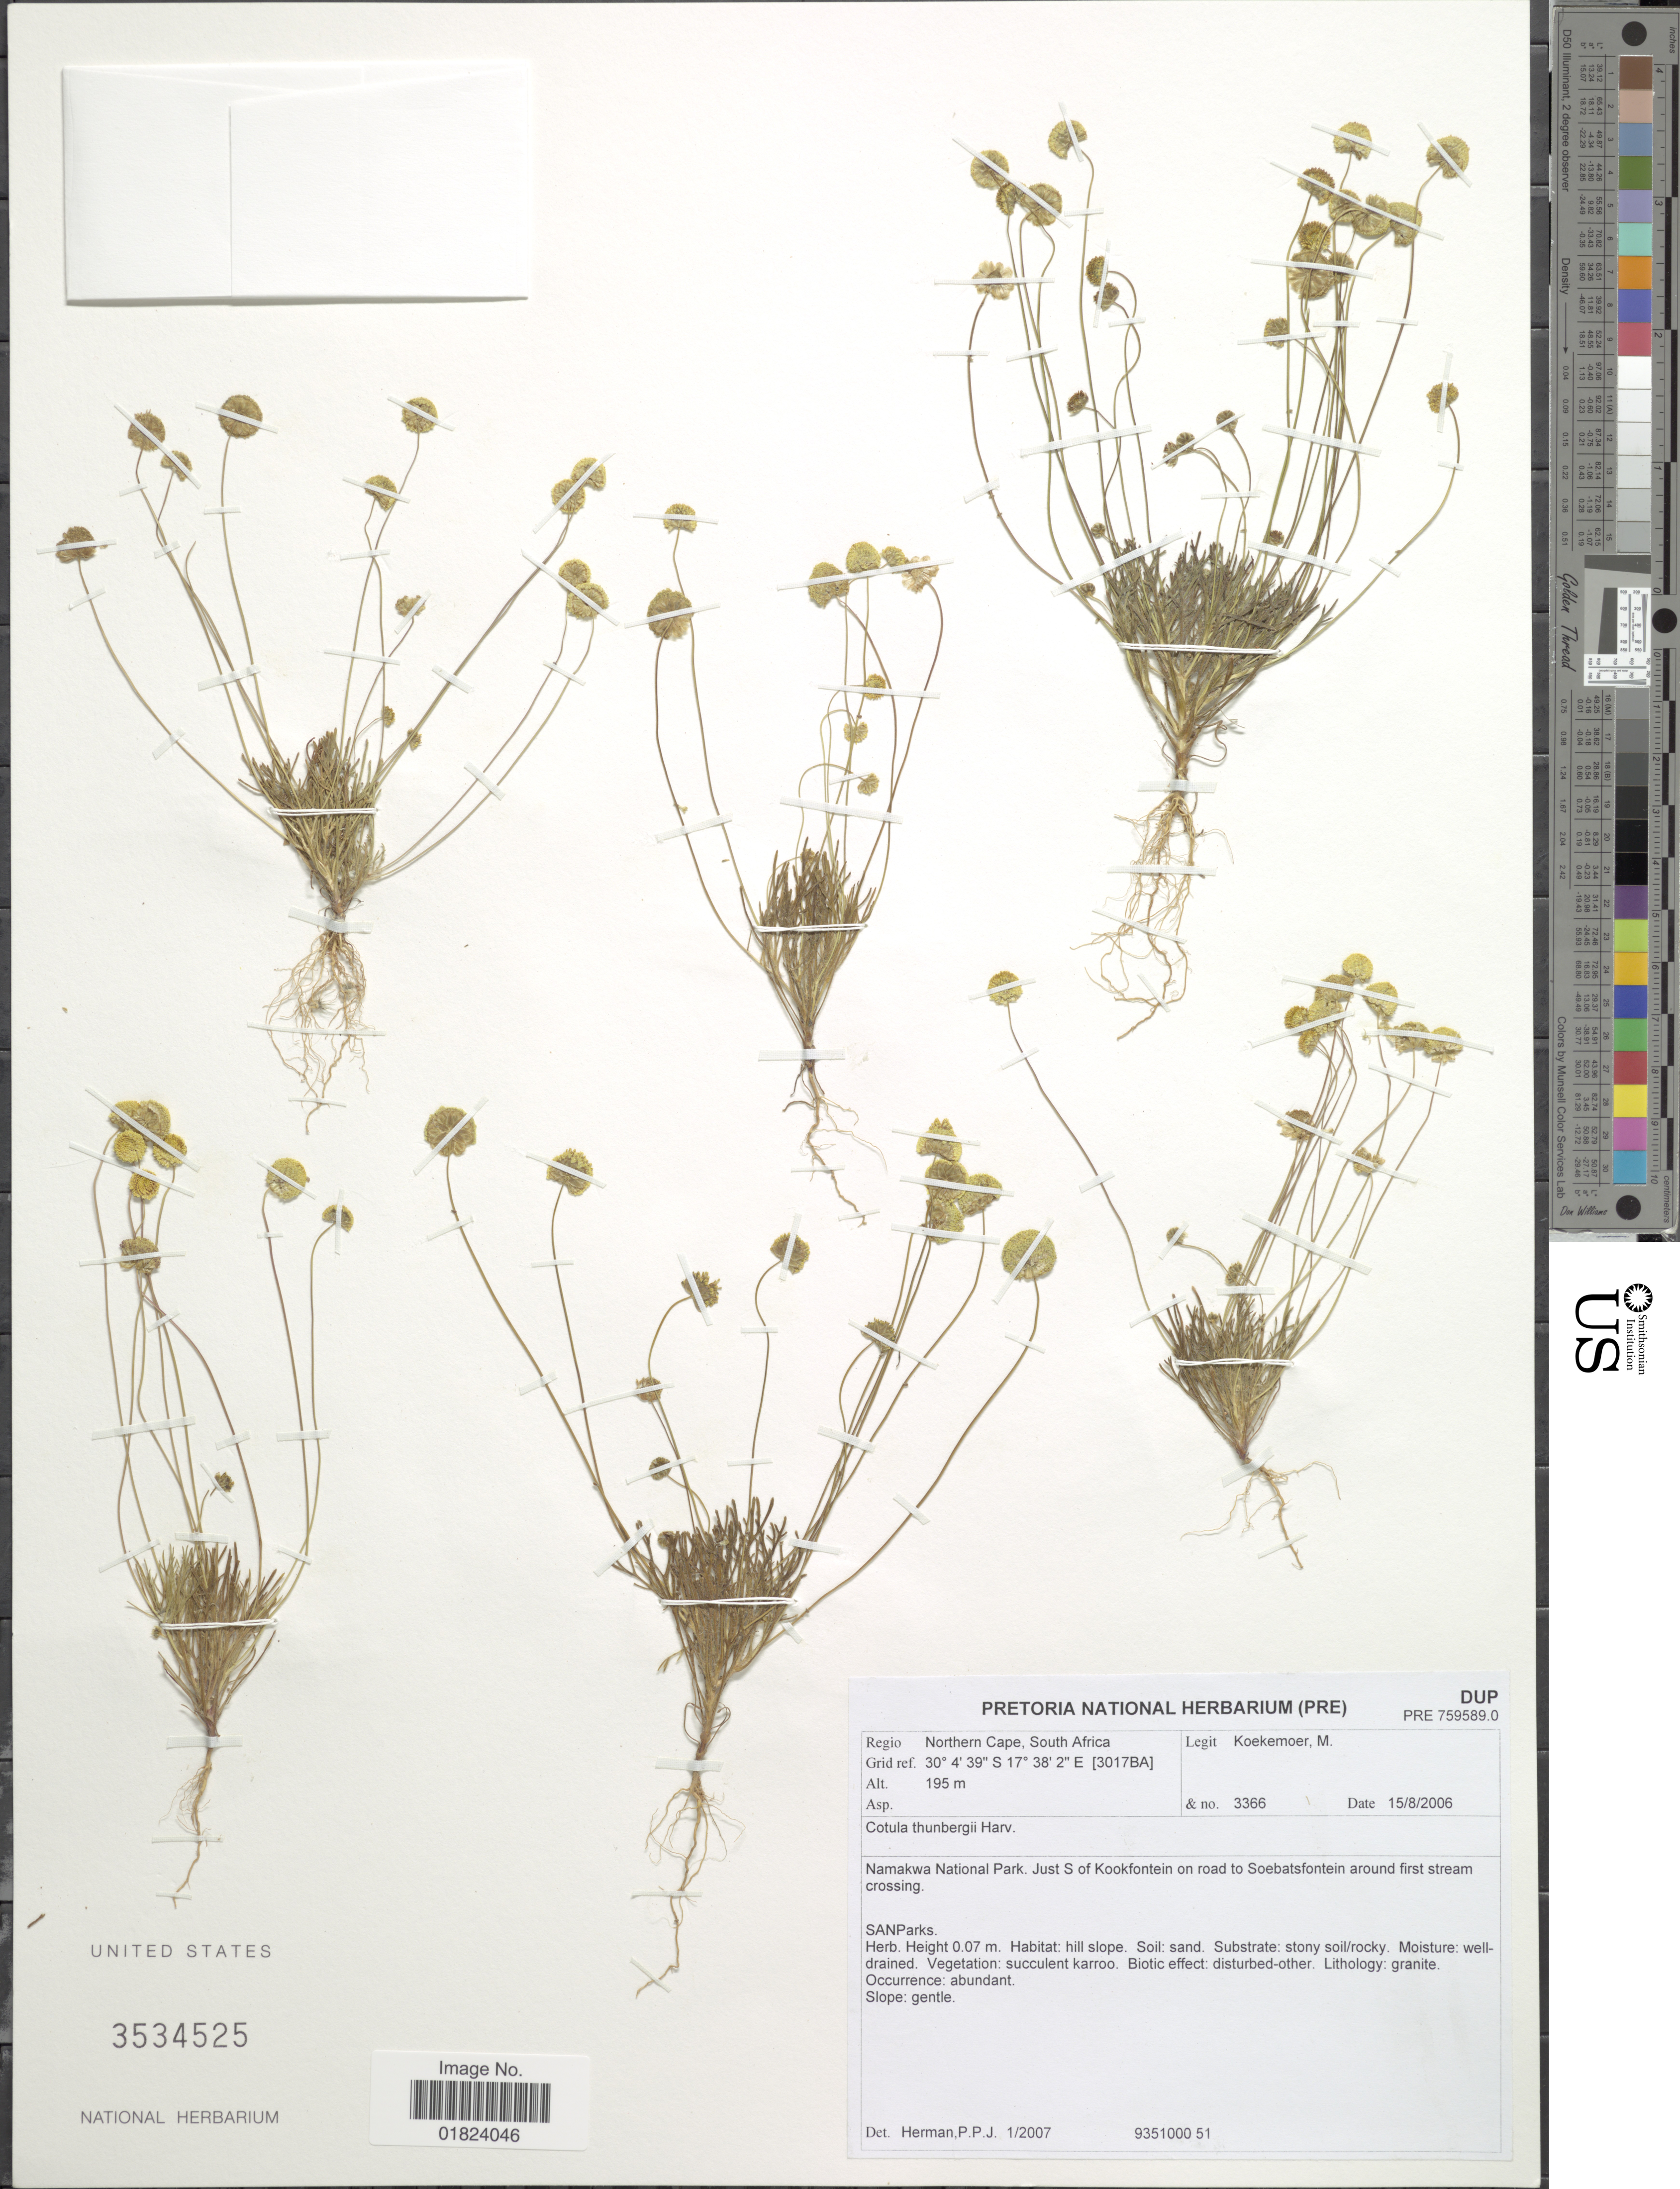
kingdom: Plantae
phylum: Tracheophyta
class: Magnoliopsida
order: Asterales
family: Asteraceae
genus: Cotula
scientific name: Cotula thunbergii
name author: Harv.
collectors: M. Koekemoer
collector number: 3366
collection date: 2006-08-15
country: South Africa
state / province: Northern Cape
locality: Namakwa National Park, just S of Kookfontein on road to Soebatsfontein around first stream crossing, SANParks.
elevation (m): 195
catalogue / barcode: US 3534525